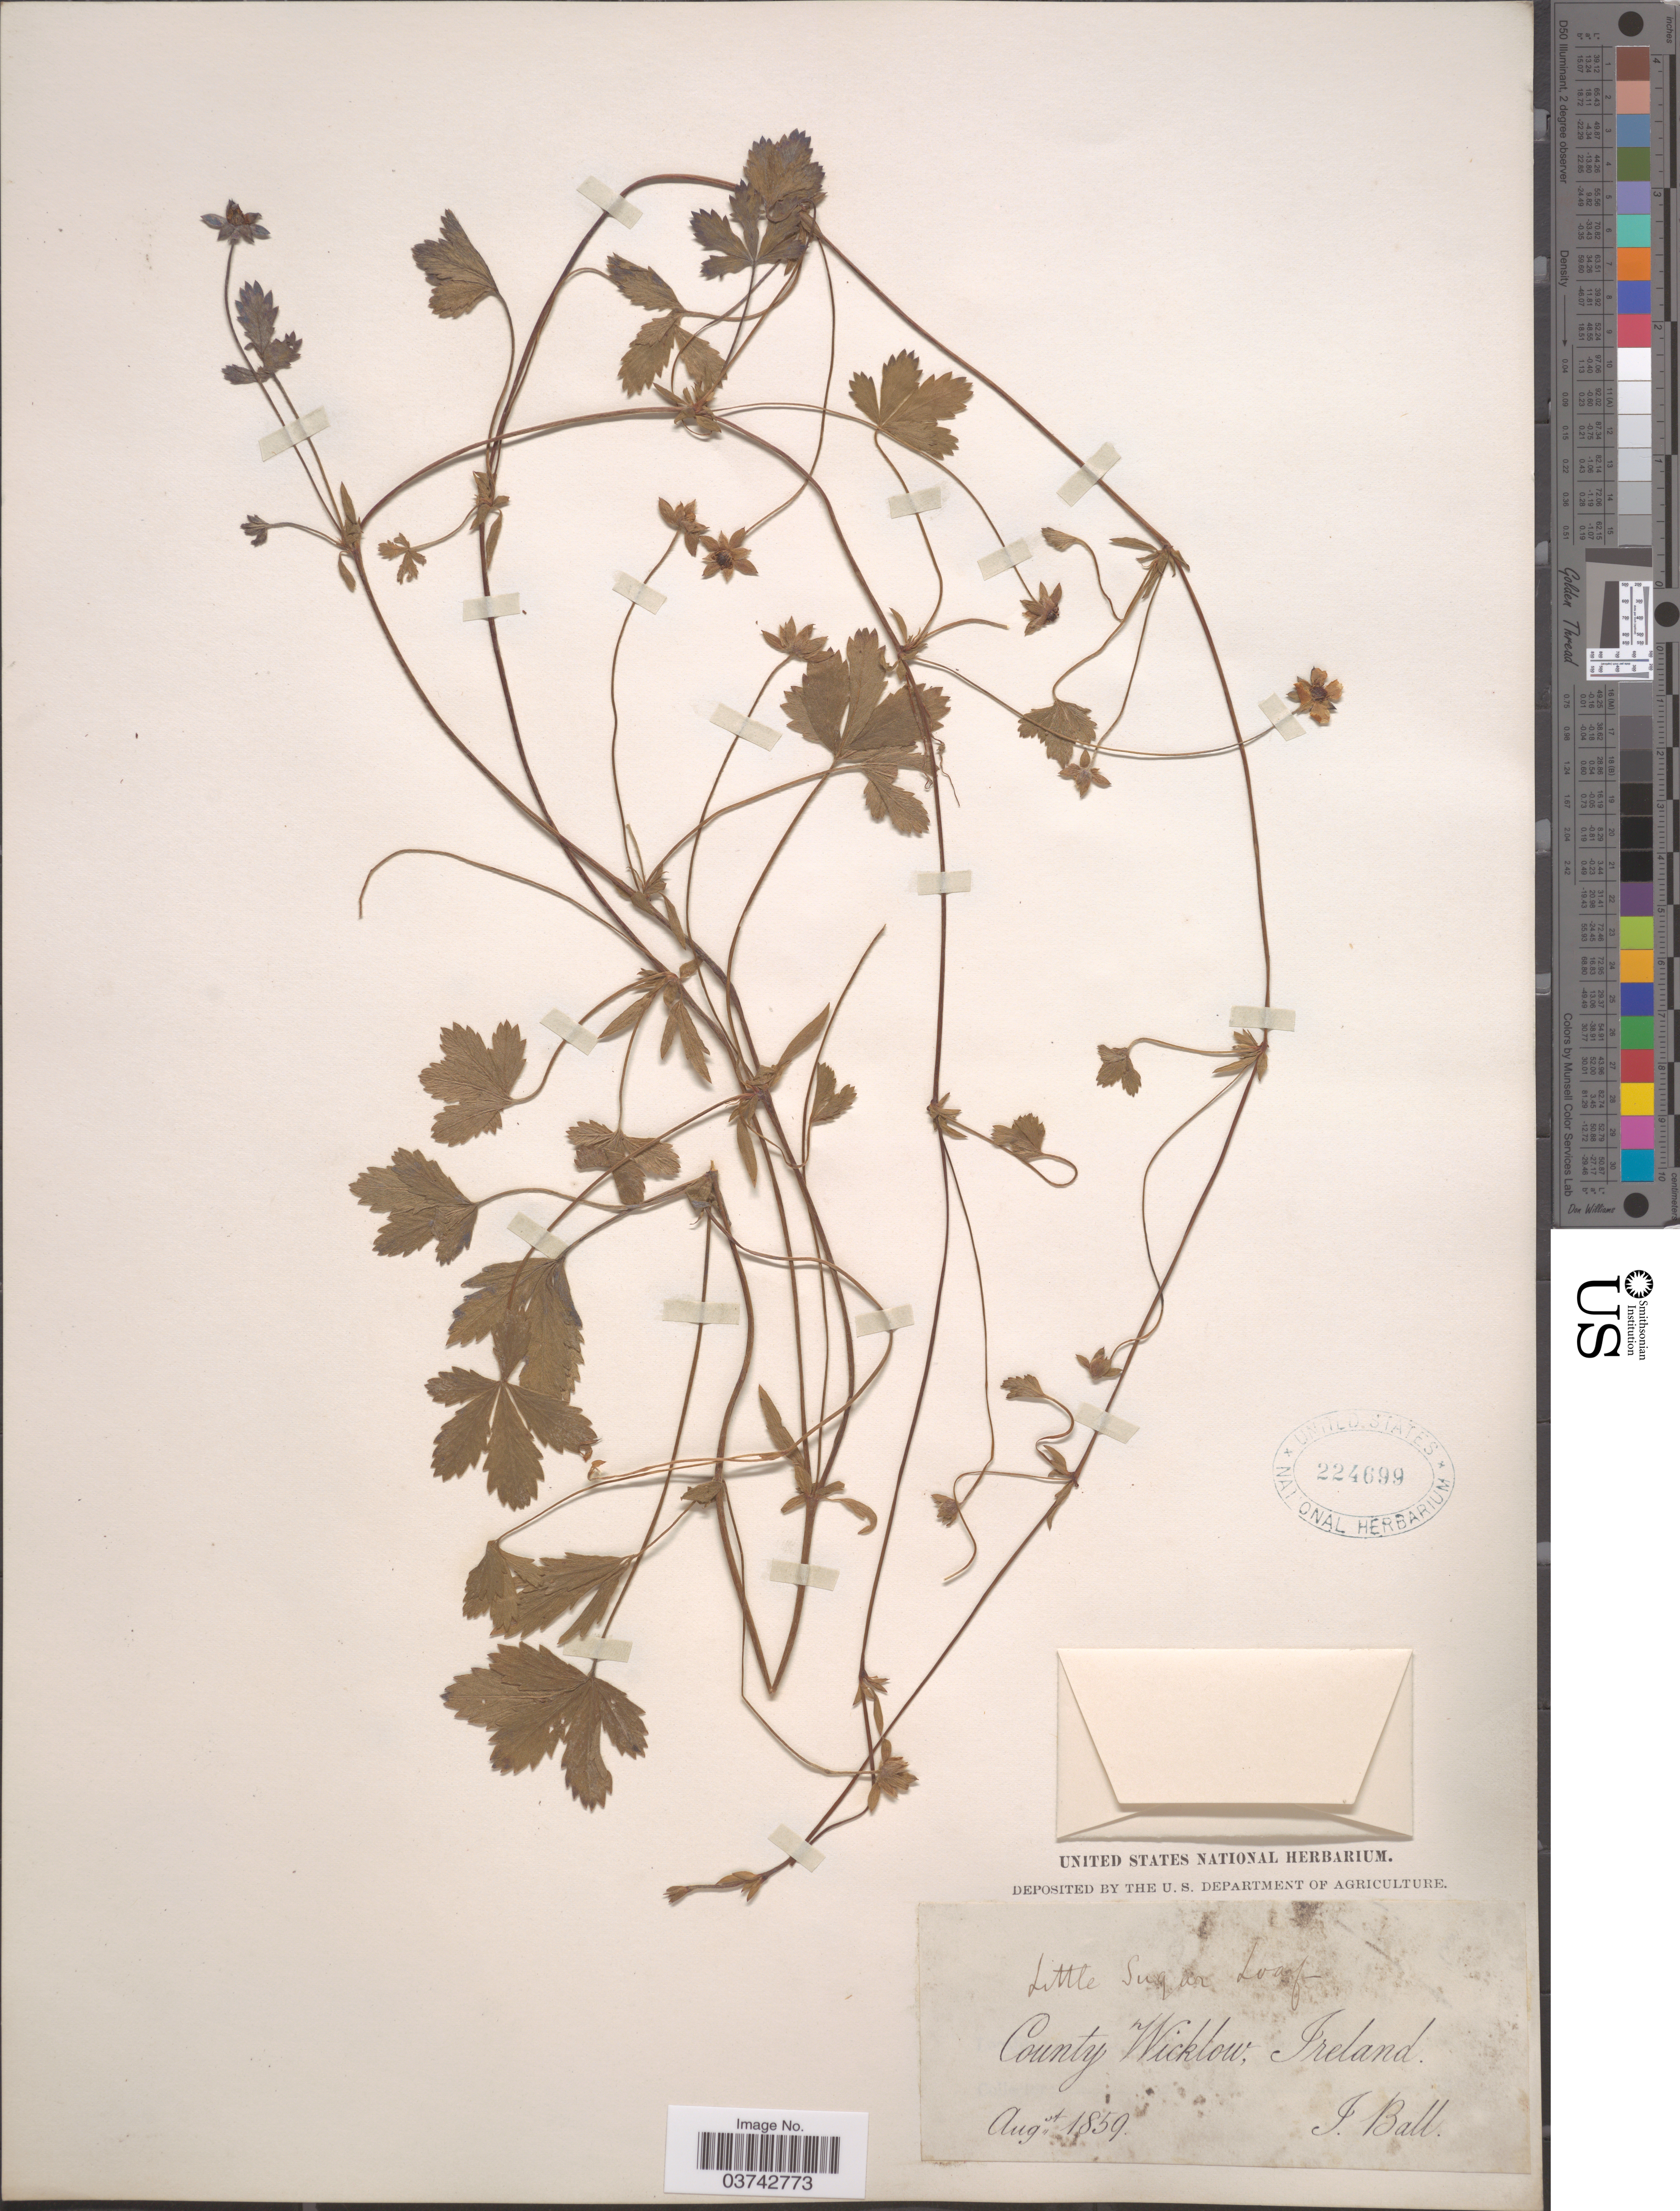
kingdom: Plantae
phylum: Tracheophyta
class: Magnoliopsida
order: Rosales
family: Rosaceae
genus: Potentilla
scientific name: Potentilla reptans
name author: L.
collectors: J. Ball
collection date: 1859-08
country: Ireland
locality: Little Sugar Loaf. County Wicklow.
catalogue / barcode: US 224699